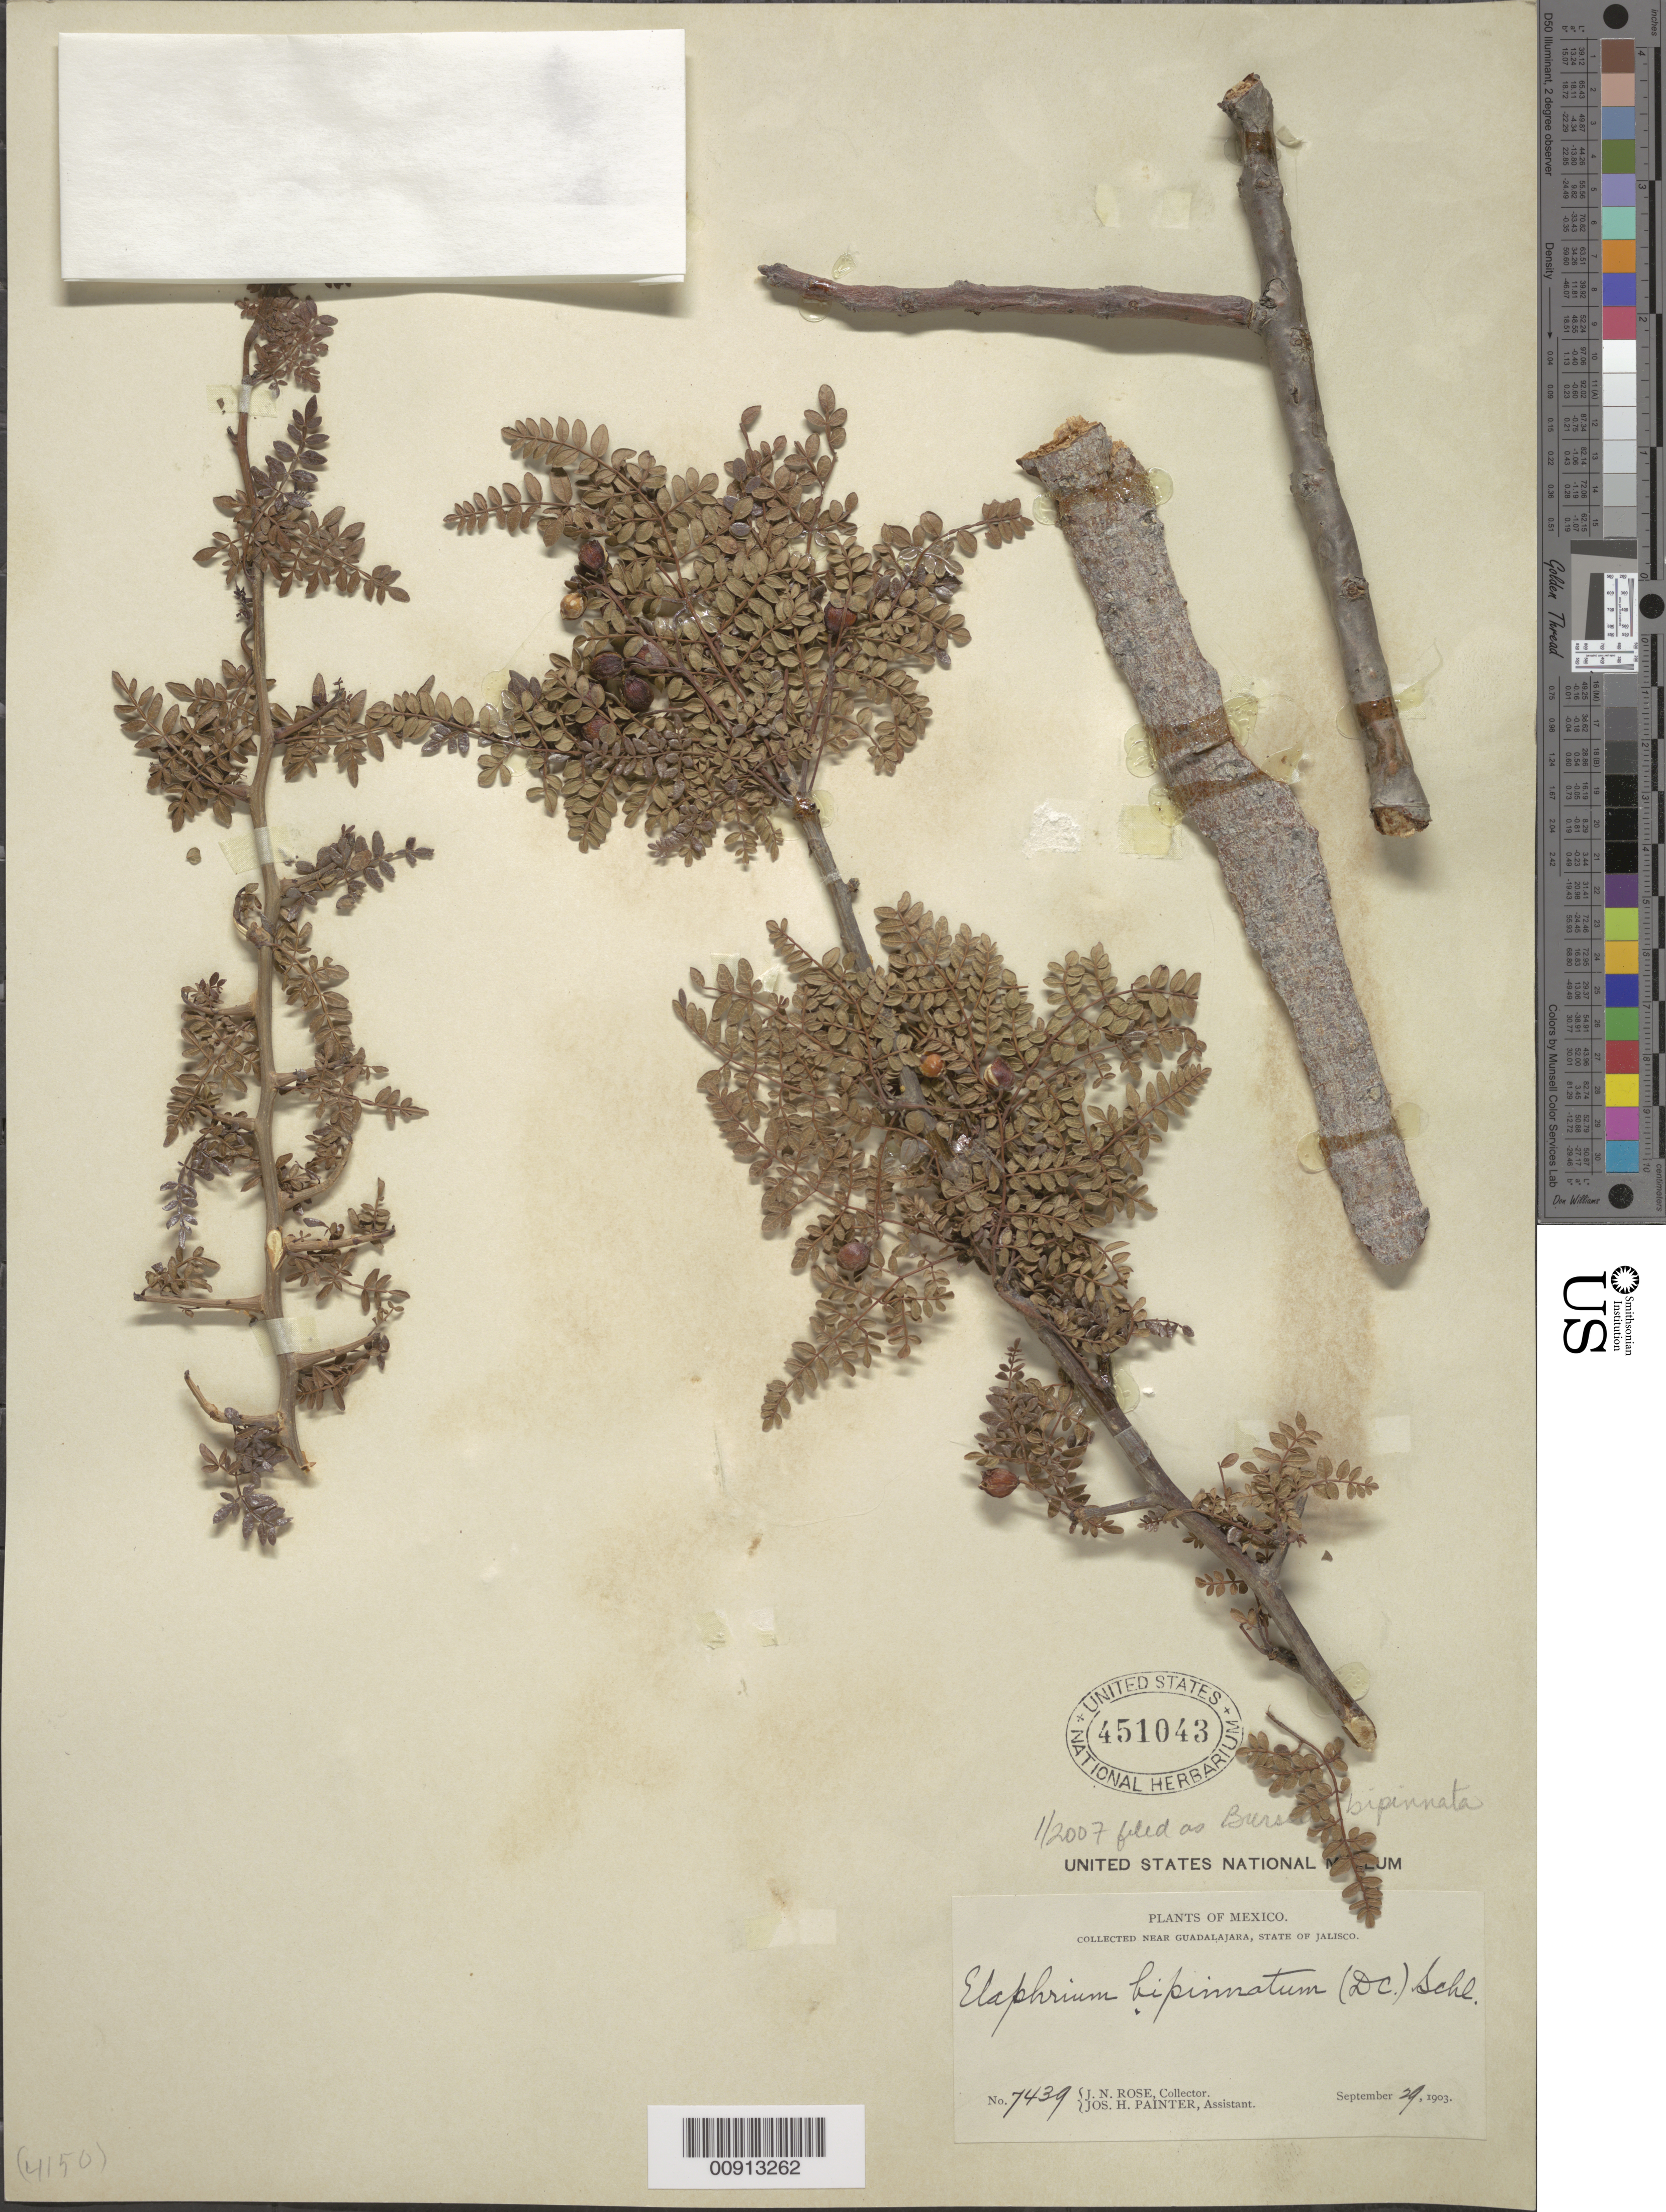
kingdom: Plantae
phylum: Tracheophyta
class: Magnoliopsida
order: Sapindales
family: Burseraceae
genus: Bursera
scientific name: Bursera bipinnata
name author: Engl.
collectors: J. N. Rose & J. H. Painter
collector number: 7439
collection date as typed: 29 Sep 1903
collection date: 1903-09-29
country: Mexico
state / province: Jalisco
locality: Near Guadalajara, Jalisco.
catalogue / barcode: US 451043